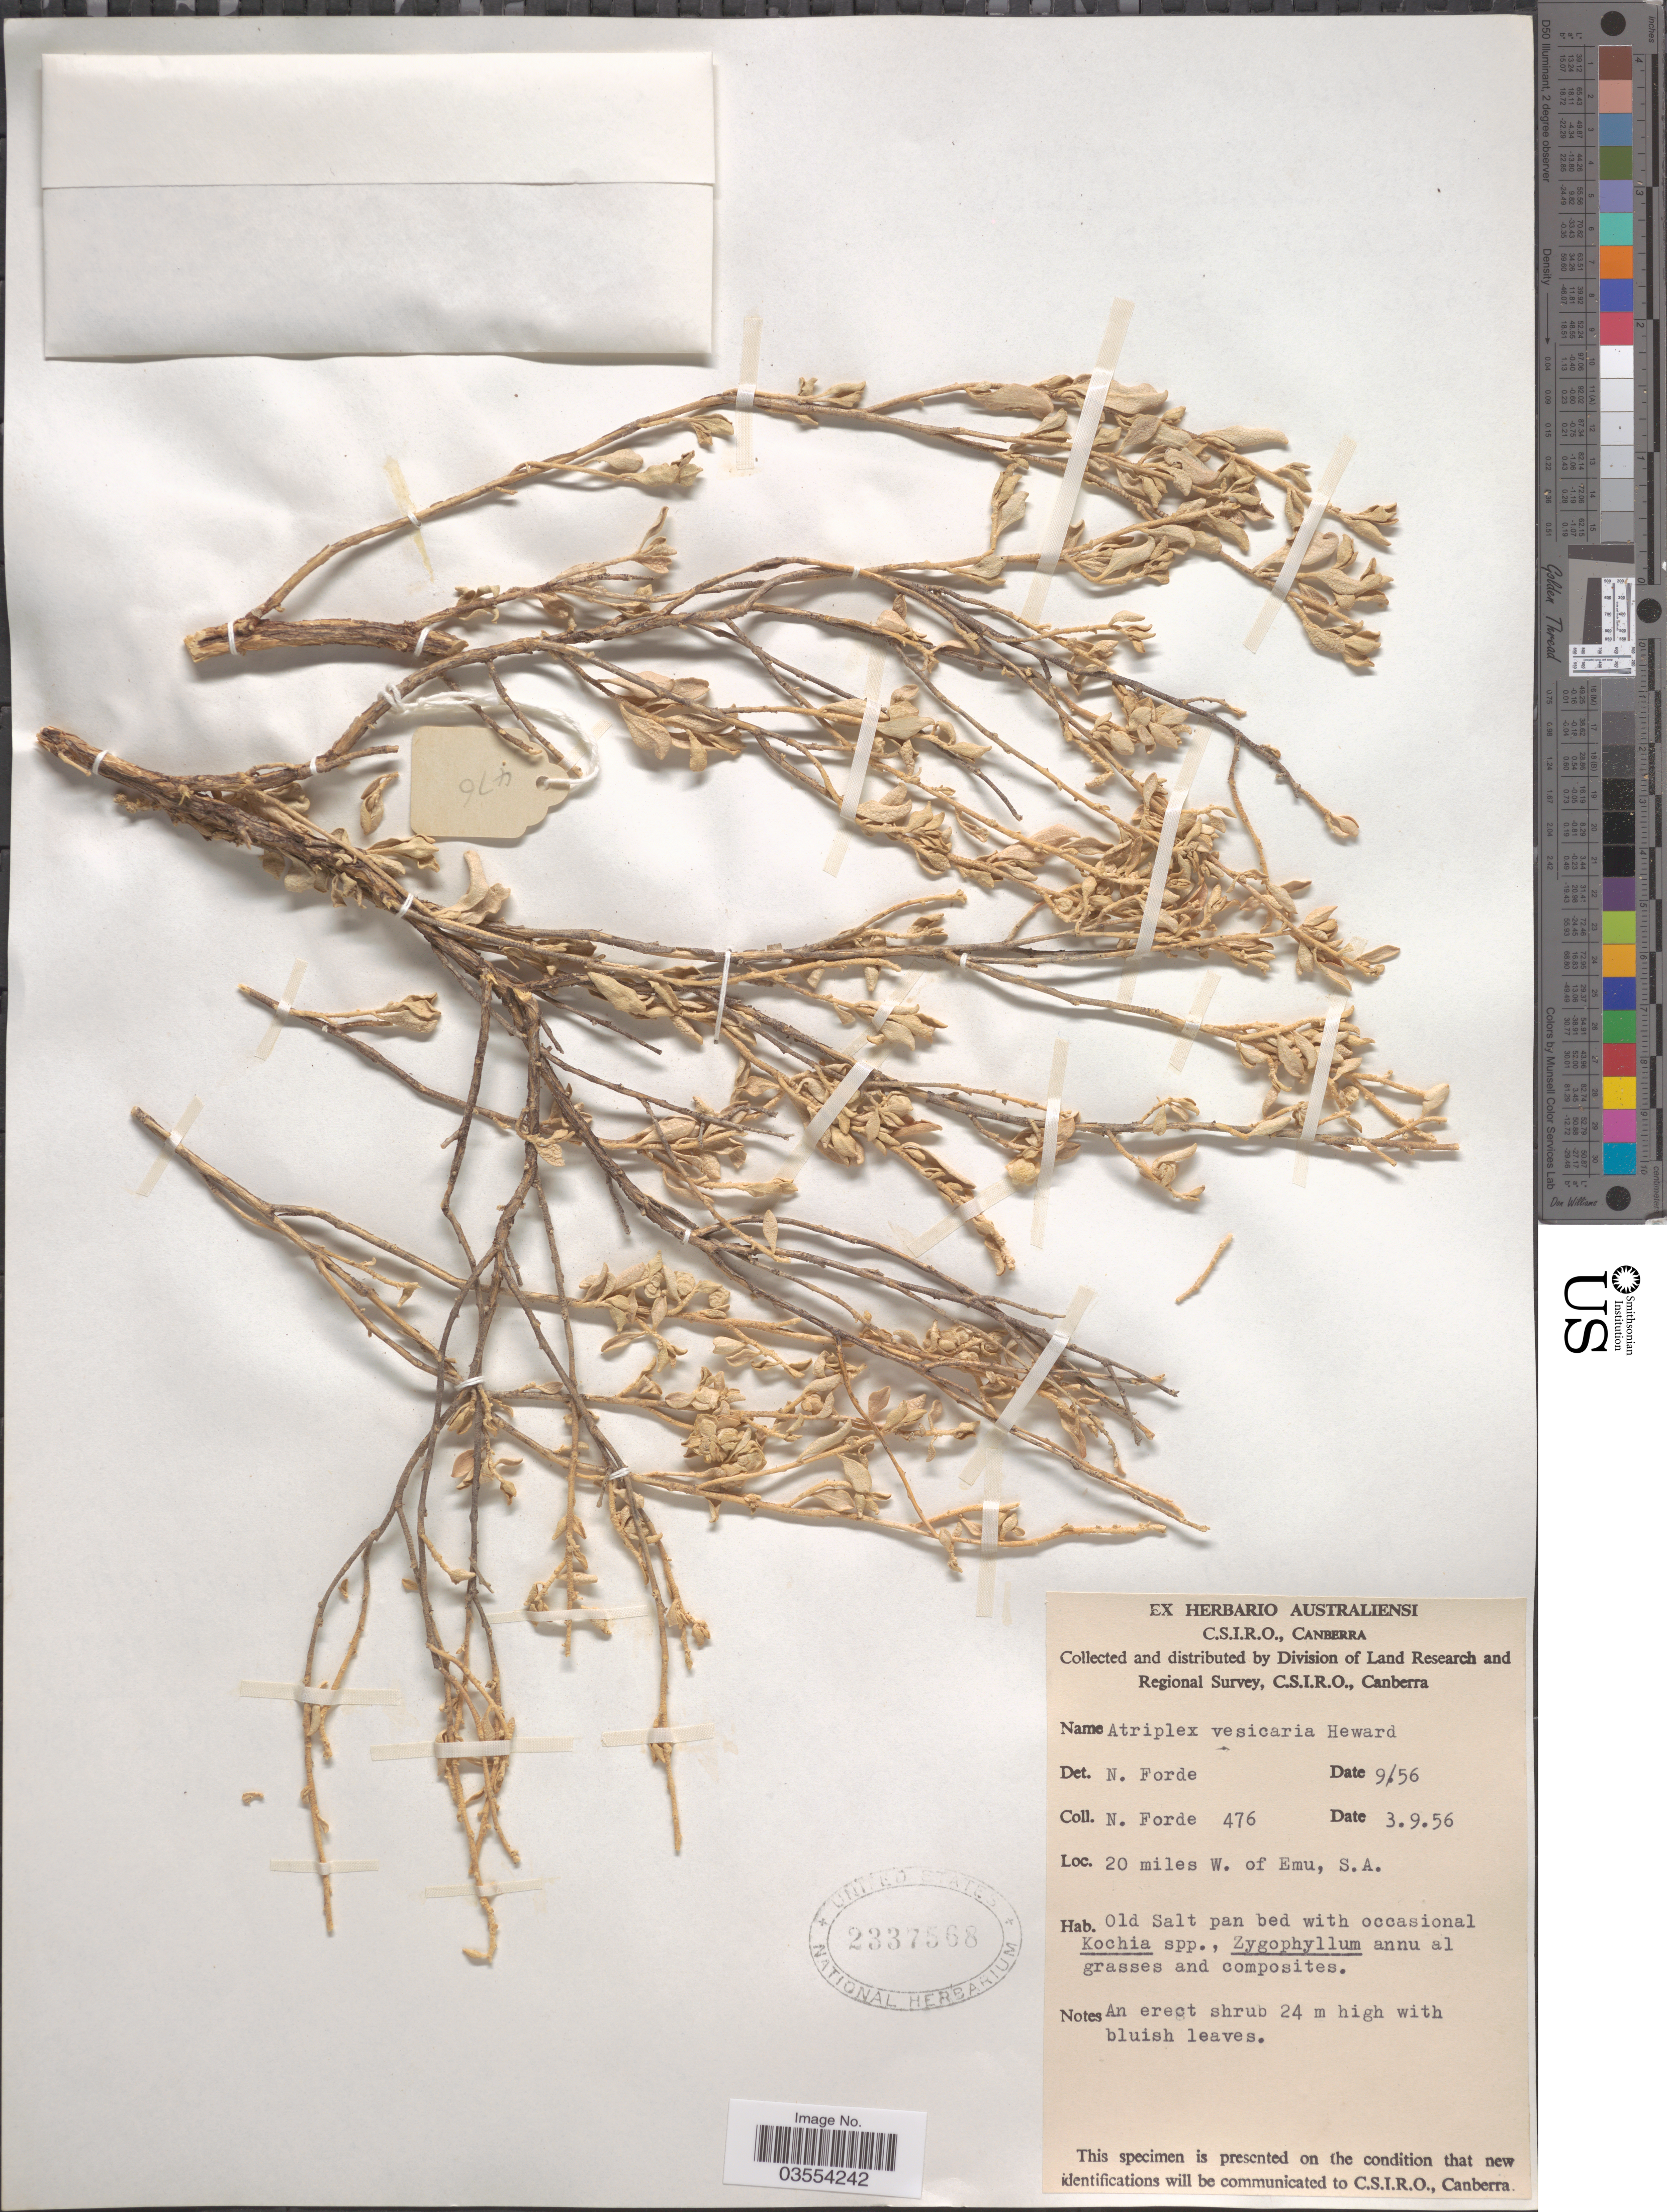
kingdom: Plantae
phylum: Tracheophyta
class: Magnoliopsida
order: Caryophyllales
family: Amaranthaceae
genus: Atriplex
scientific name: Atriplex vesicaria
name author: Heward ex Benth.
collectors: N. Forde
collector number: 476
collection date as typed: Transcribed d/m/y: 3/9/56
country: Australia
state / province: South Australia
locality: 20 miles W. of Emu.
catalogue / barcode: US 2337568